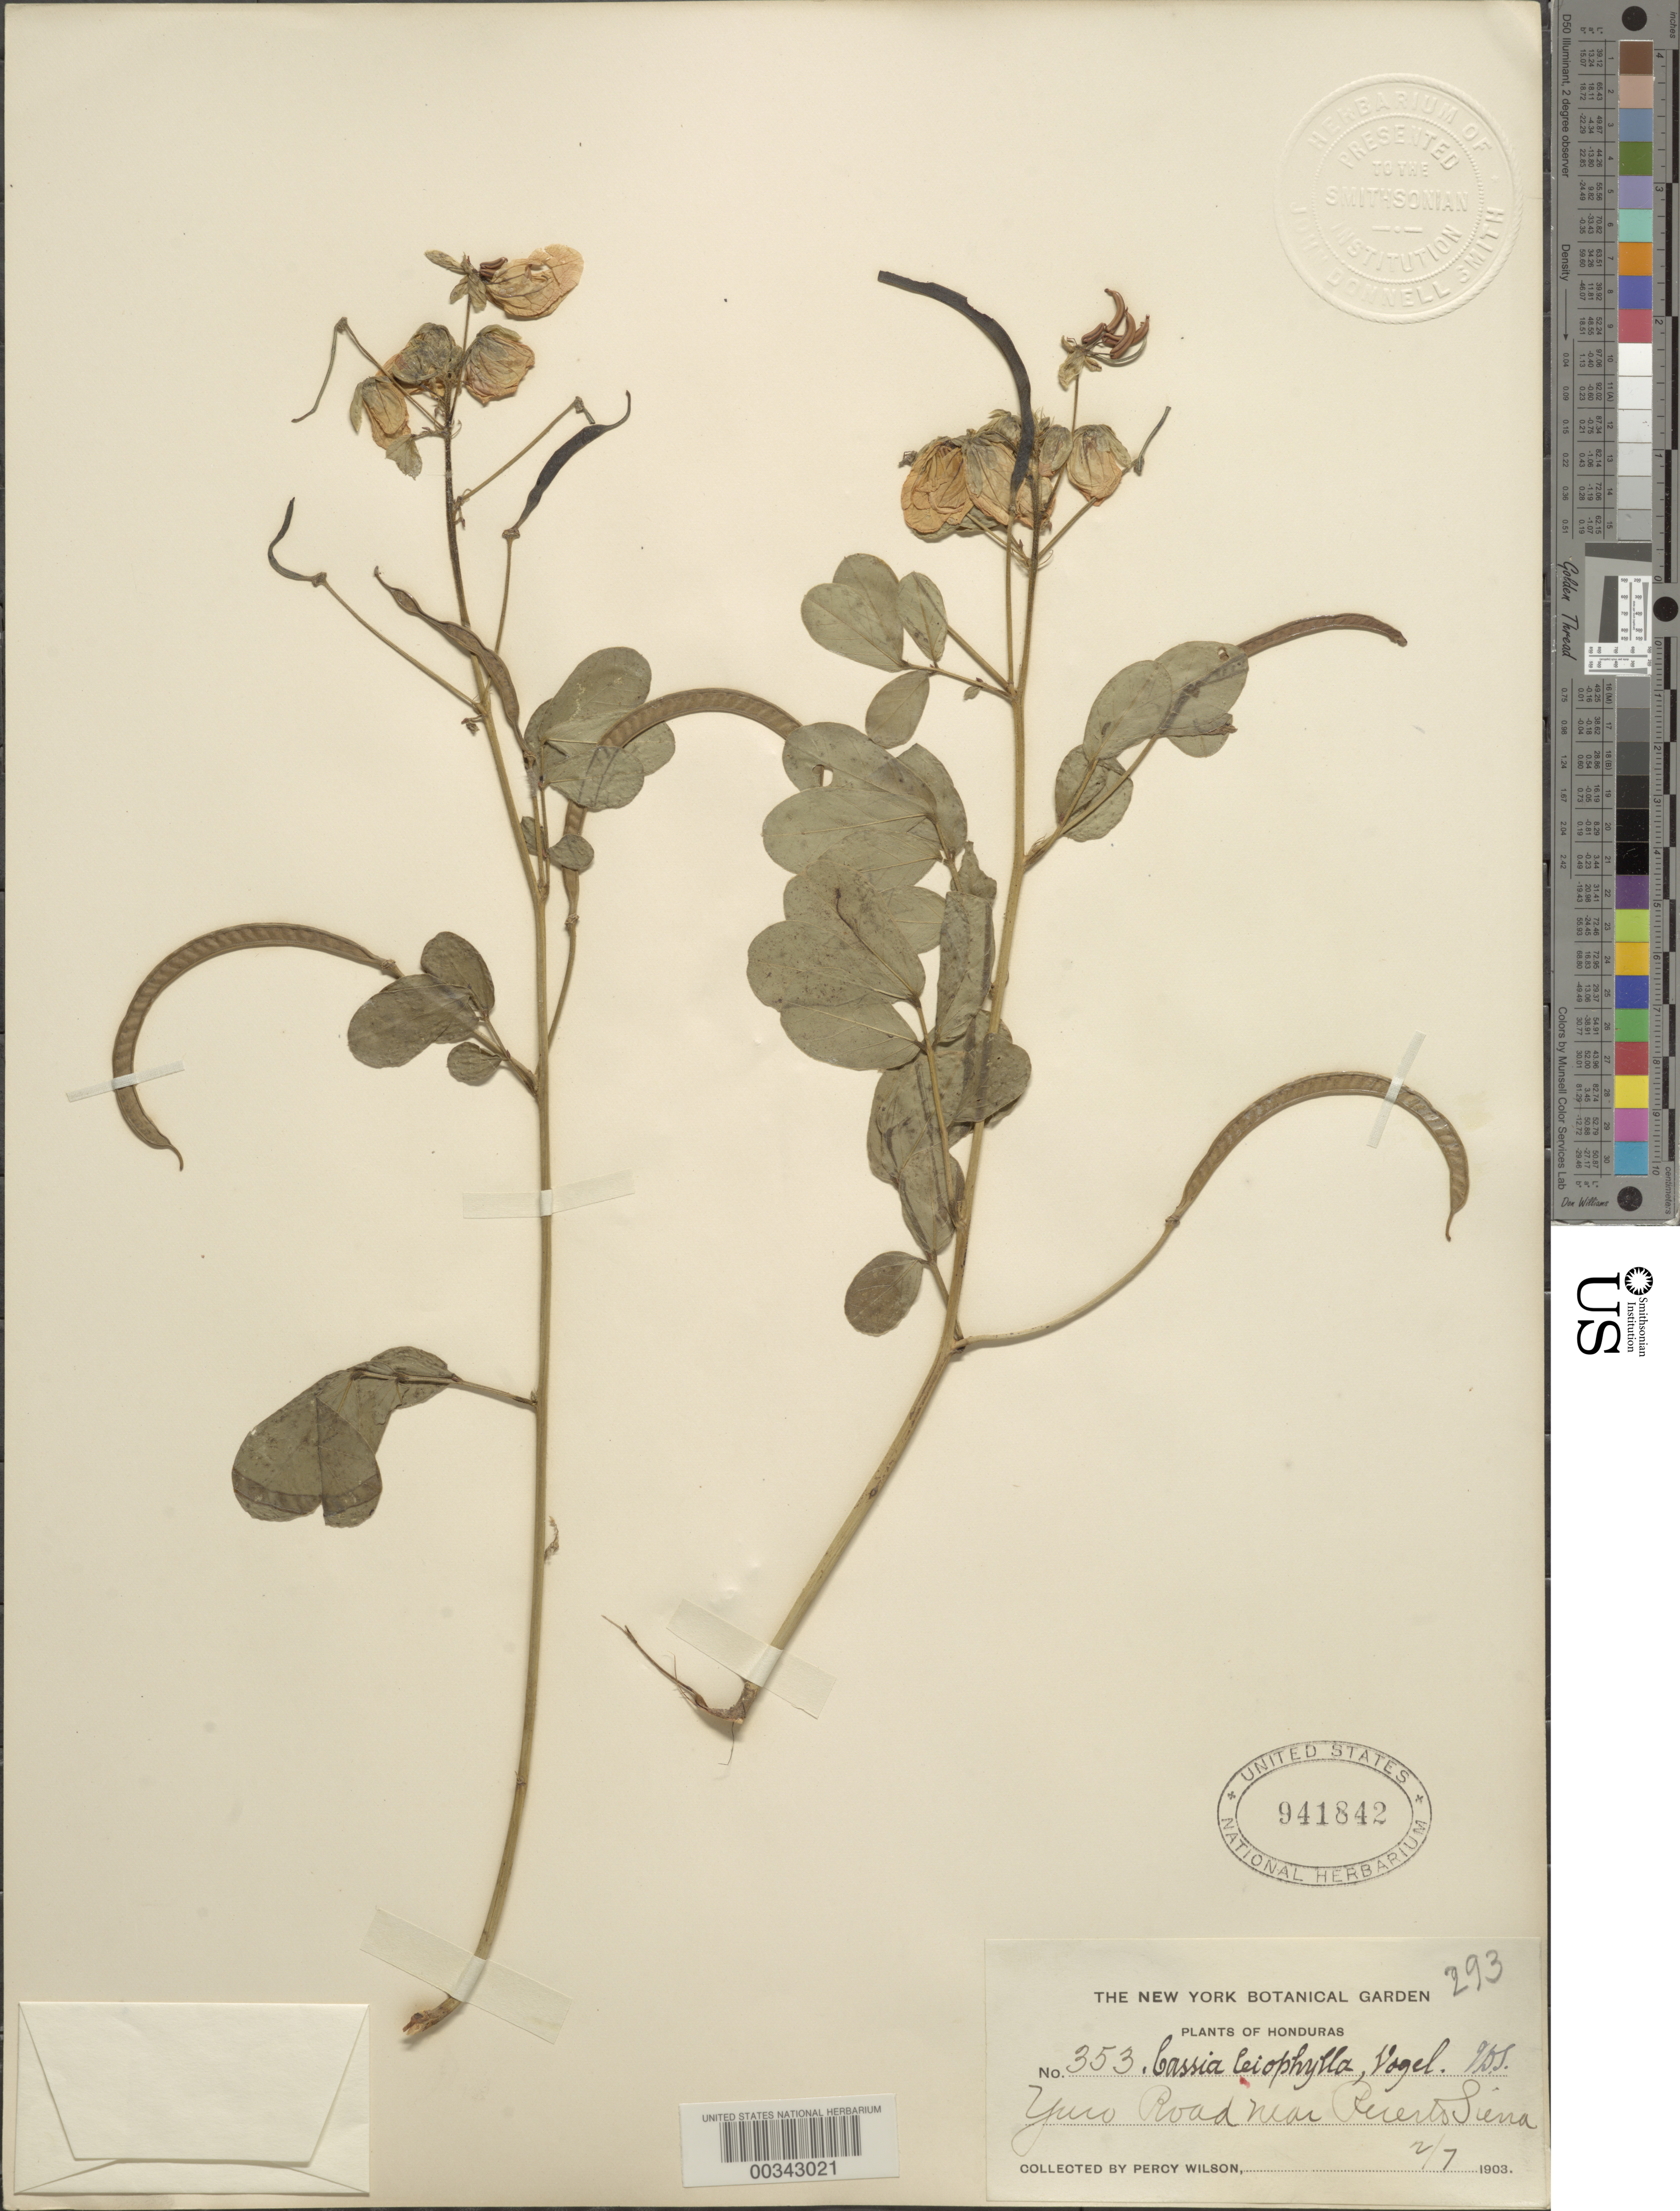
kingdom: Plantae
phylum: Tracheophyta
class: Magnoliopsida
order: Fabales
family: Fabaceae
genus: Senna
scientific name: Senna leiophylla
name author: (Vogel) H.S. Irwin & Barneby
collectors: P. Wilson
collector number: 353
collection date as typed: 07 Feb 1903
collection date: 1903-02-07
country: Honduras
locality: Yuro road near river to siena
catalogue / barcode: US 941842